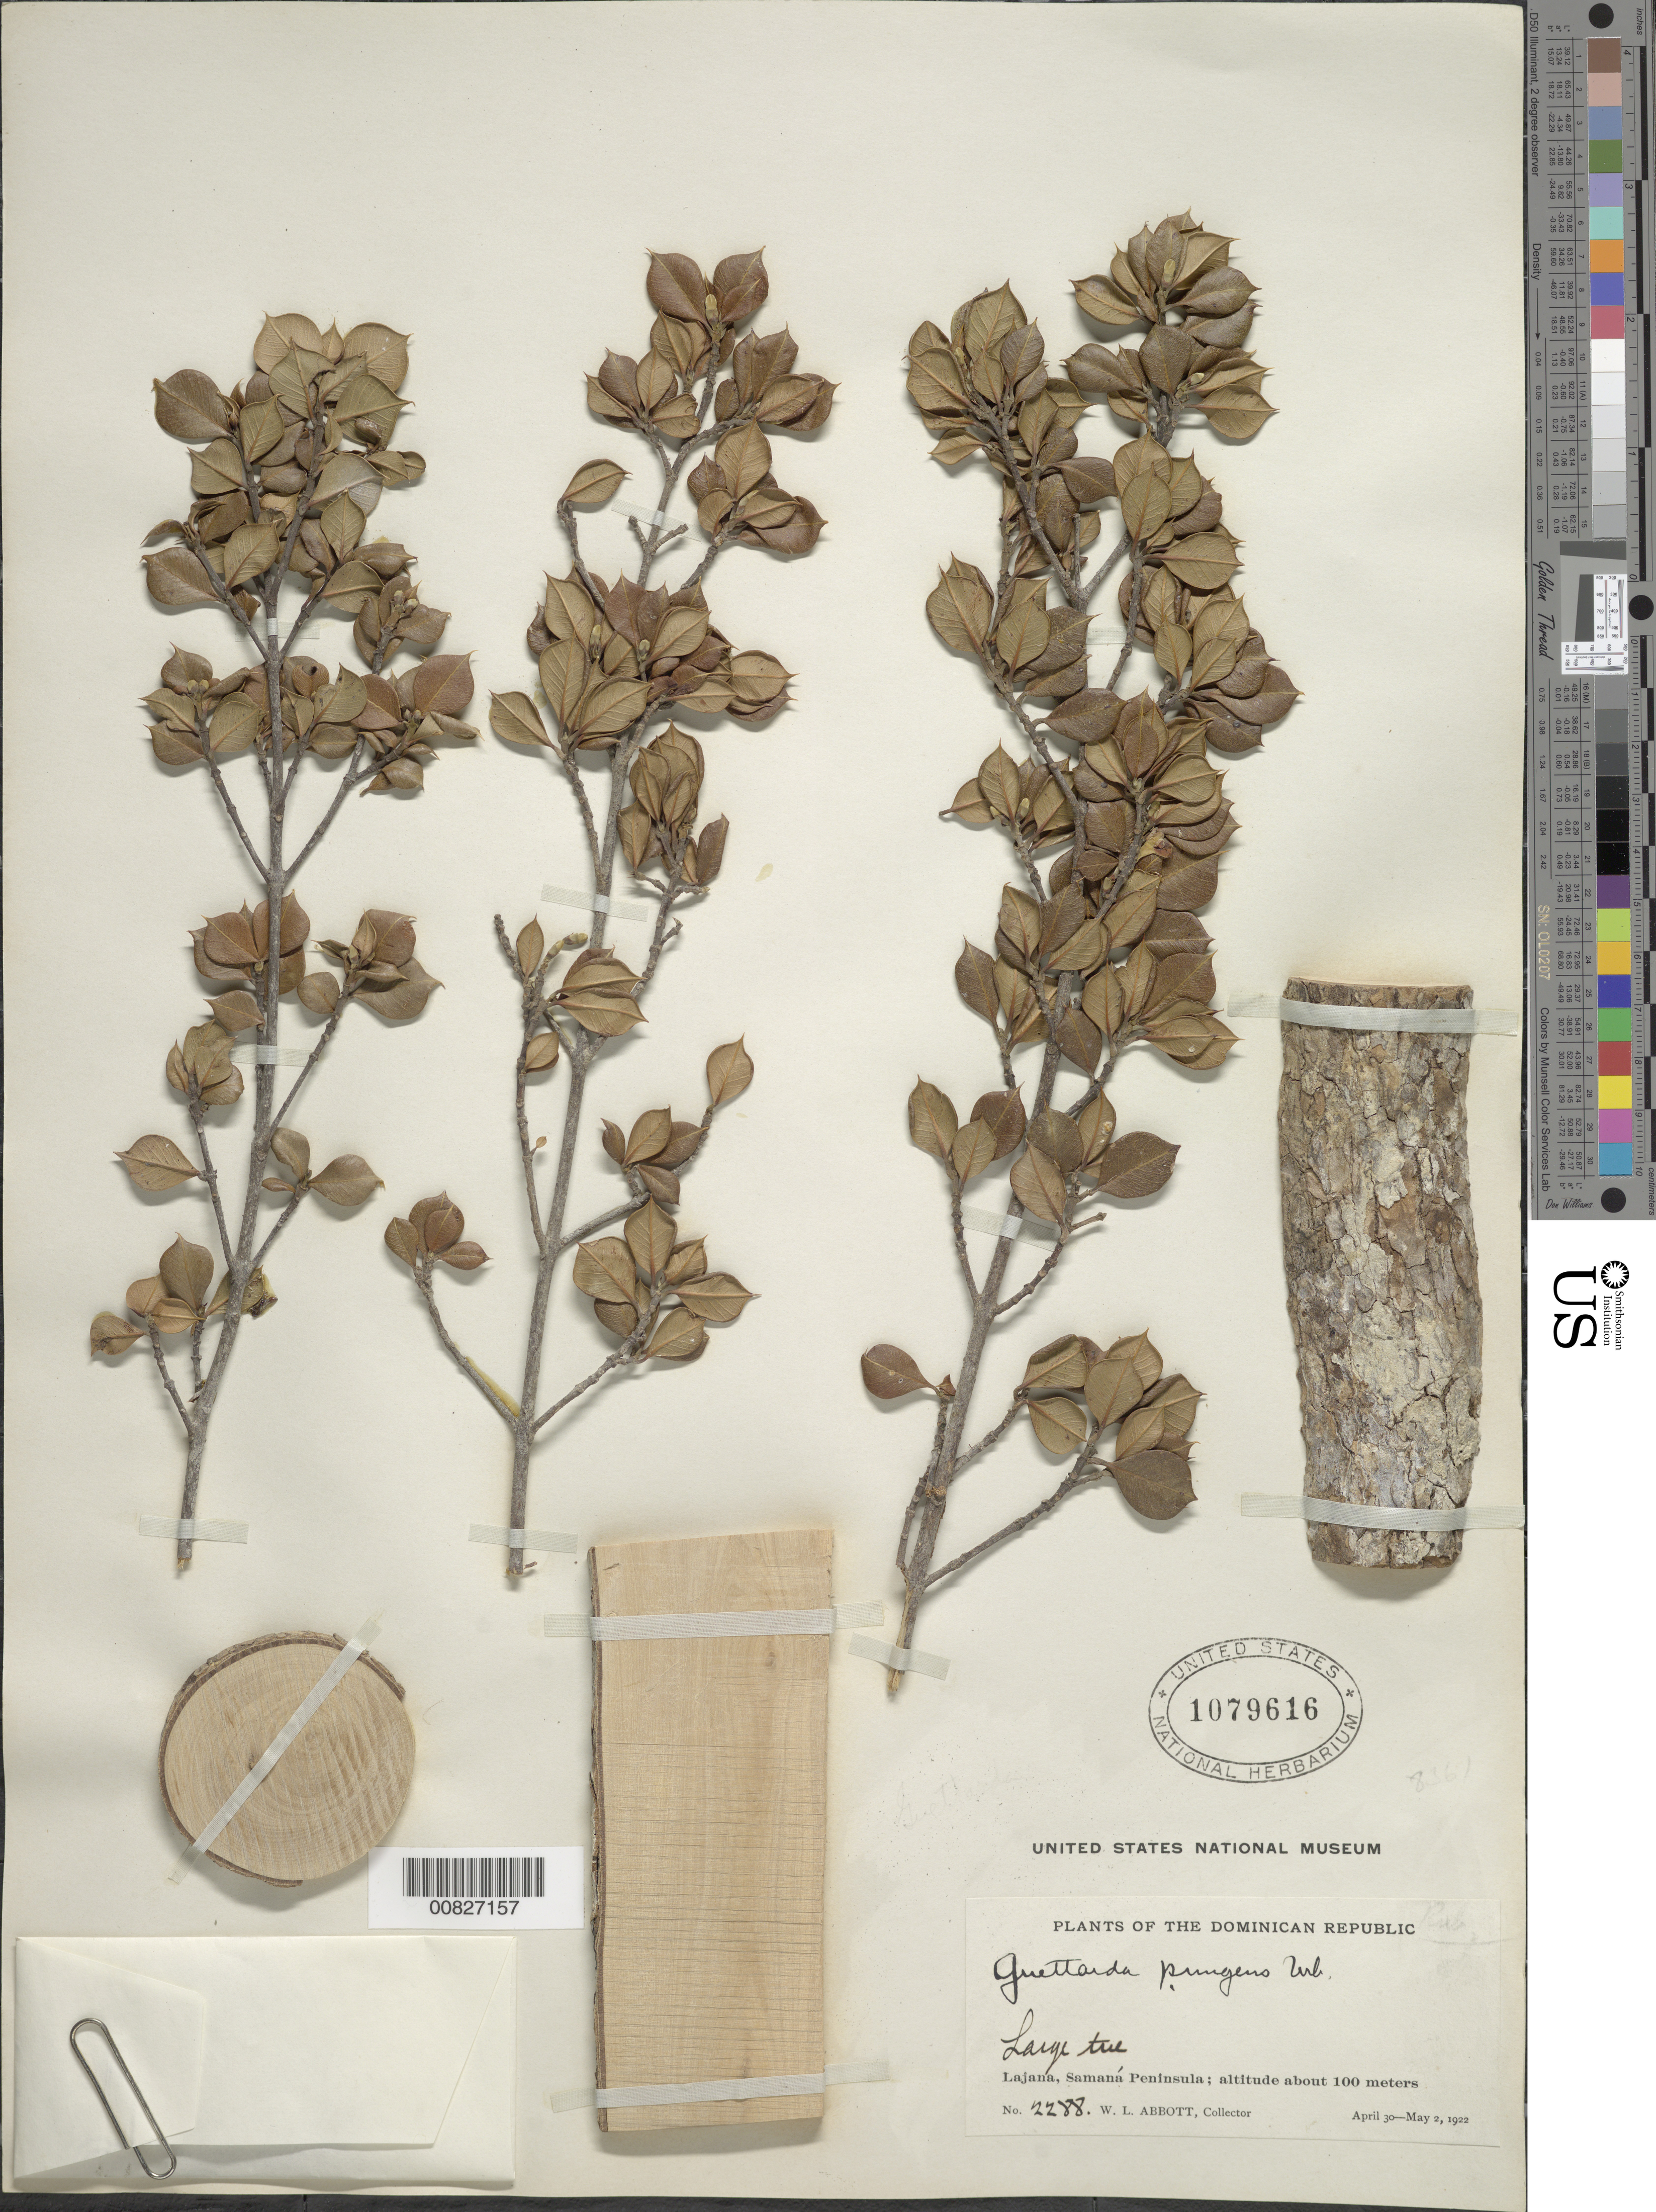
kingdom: Plantae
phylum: Tracheophyta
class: Magnoliopsida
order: Gentianales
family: Rubiaceae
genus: Guettarda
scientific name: Guettarda pungens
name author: Urb.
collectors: W. L. Abbott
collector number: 2288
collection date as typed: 30 Apr 1922 to 02 May 1922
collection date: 1922-04-30/1922-05-02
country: Dominican Republic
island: Hispaniola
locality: Lajana, Samaná Peninsula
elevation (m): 100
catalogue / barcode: US 1079616